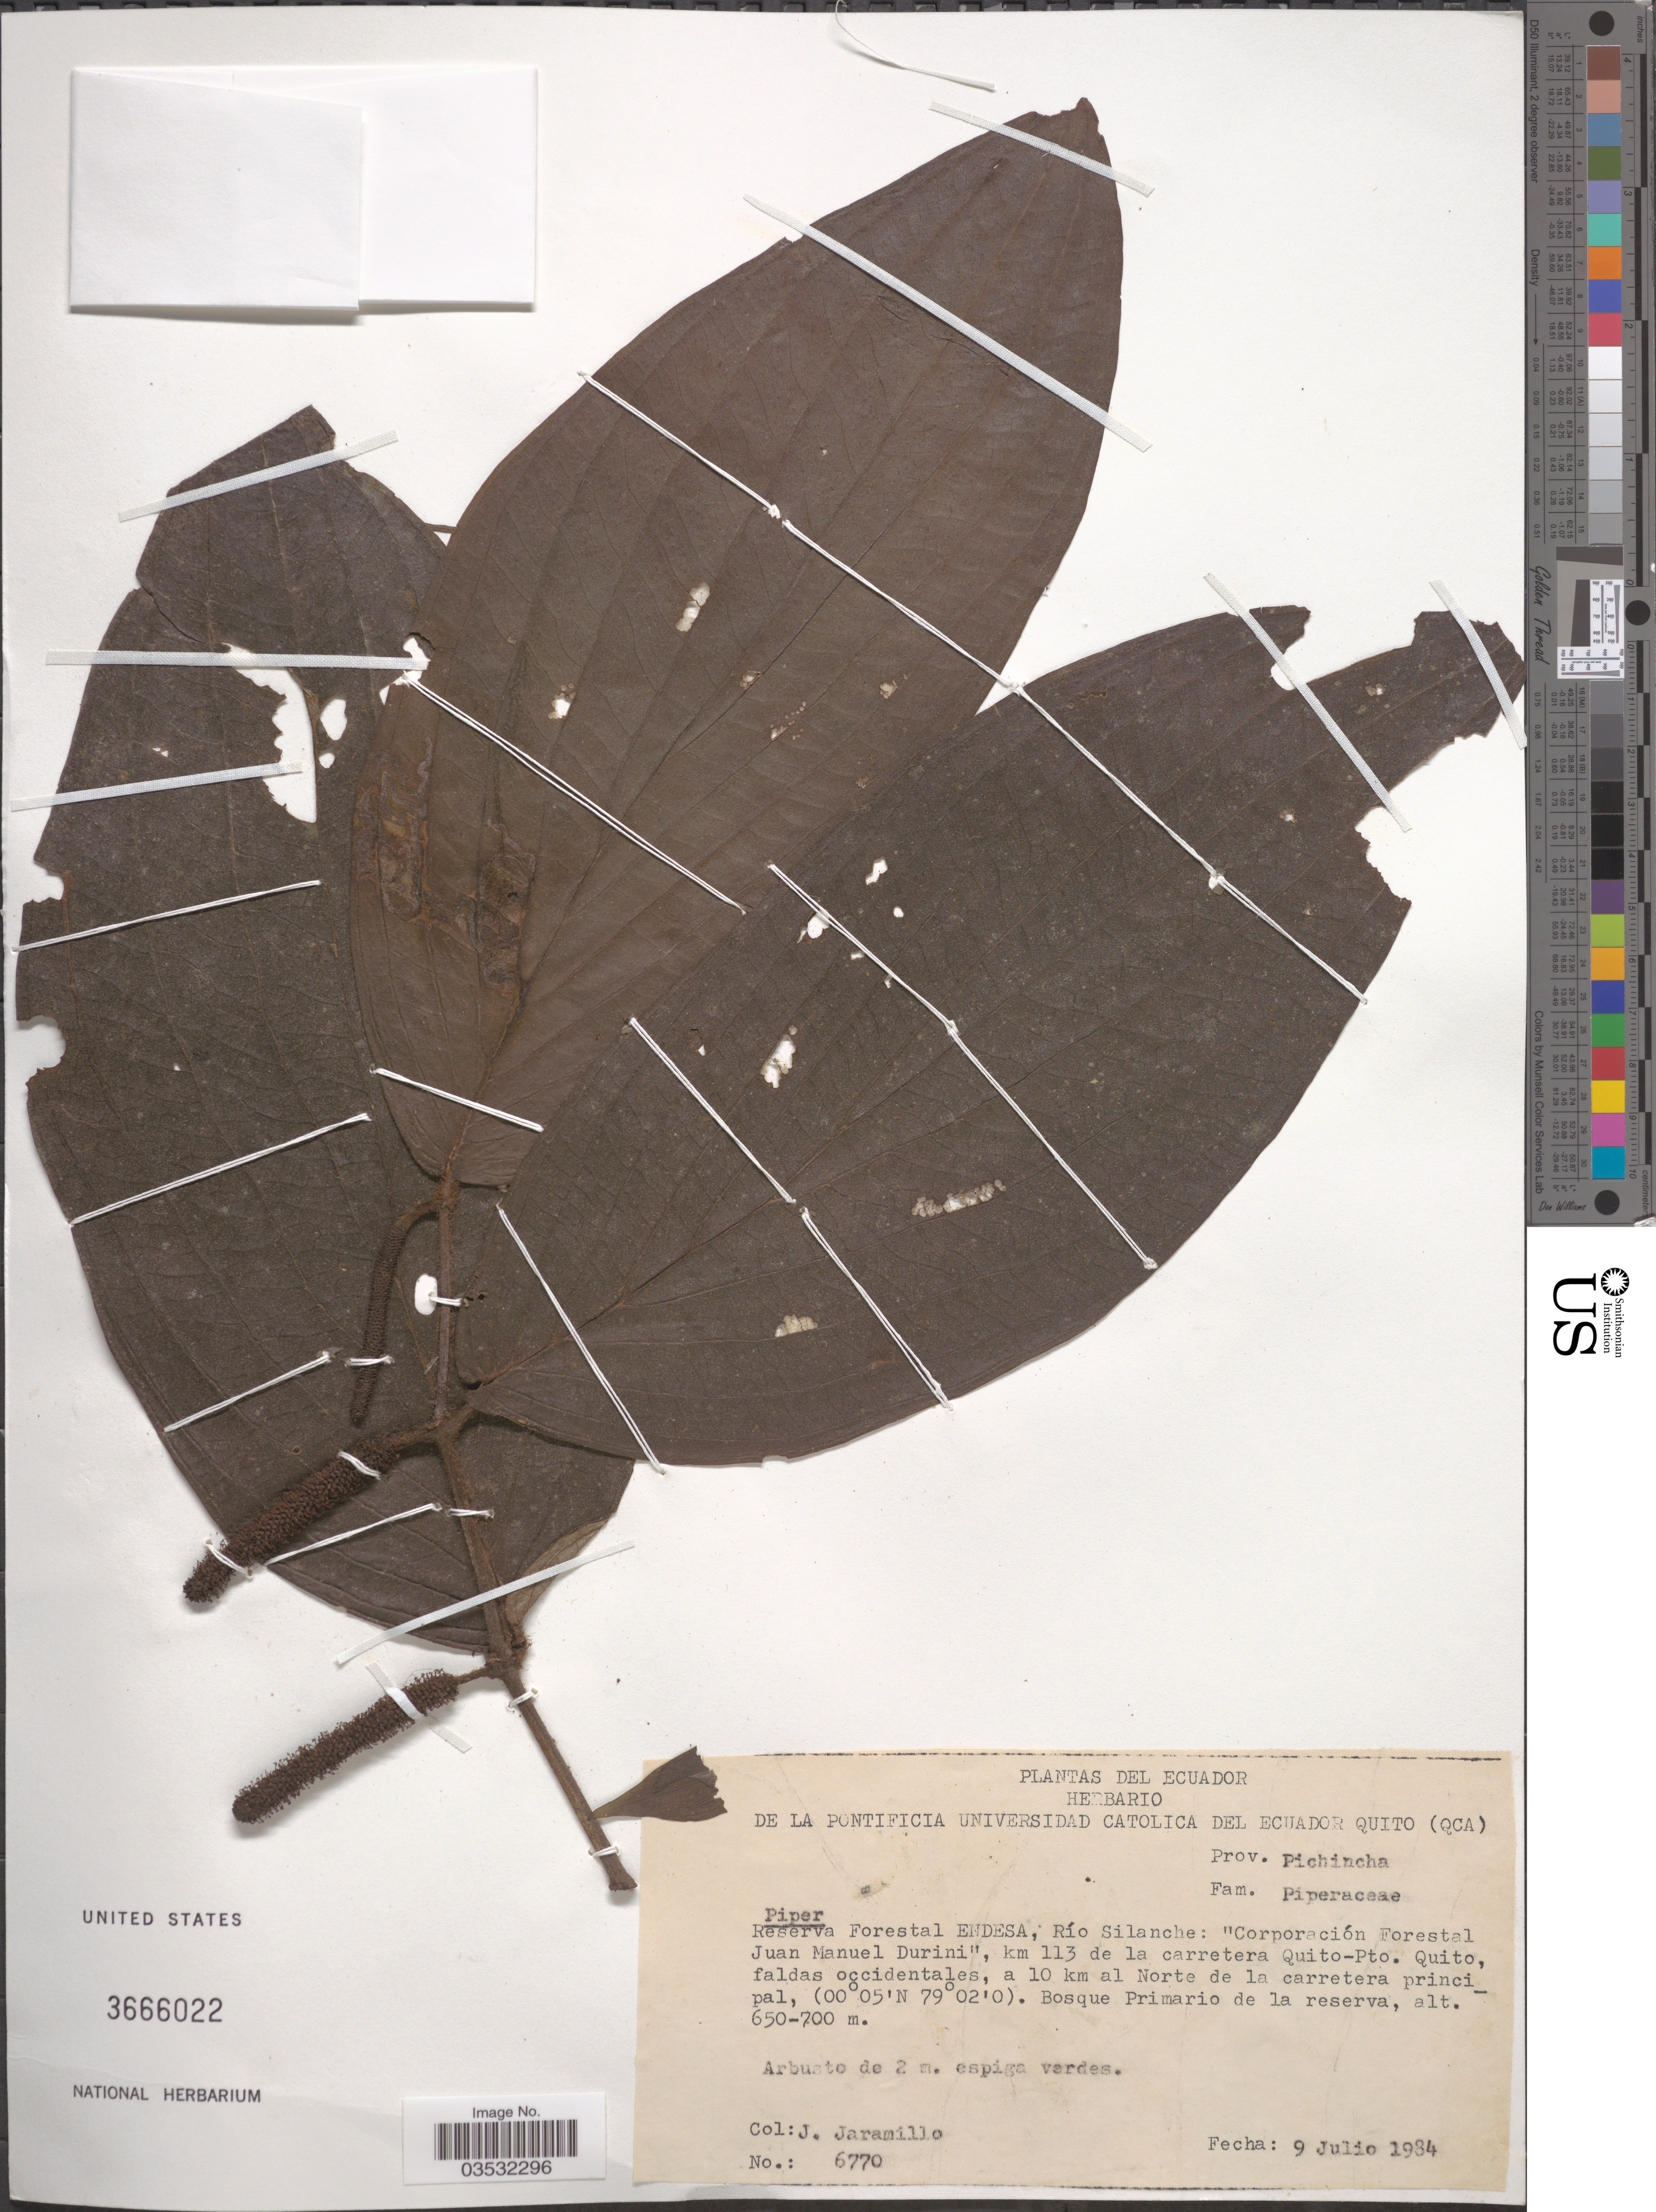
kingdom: Plantae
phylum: Tracheophyta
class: Magnoliopsida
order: Piperales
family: Piperaceae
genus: Piper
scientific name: Piper sp.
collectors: J. Jaramillo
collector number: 6770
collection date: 1984-07-09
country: Ecuador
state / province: Pichincha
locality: Reserva Forestal Endesa, Río Silanche: "Corporación Forestal Juan Manuel Durini", km 113 de la carretera Quito-Pto. Quito, faldas occidentales, a 10 km al Norte de la carretera principal. Bosque Primario de la reserva.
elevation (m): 650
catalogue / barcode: US 3666022